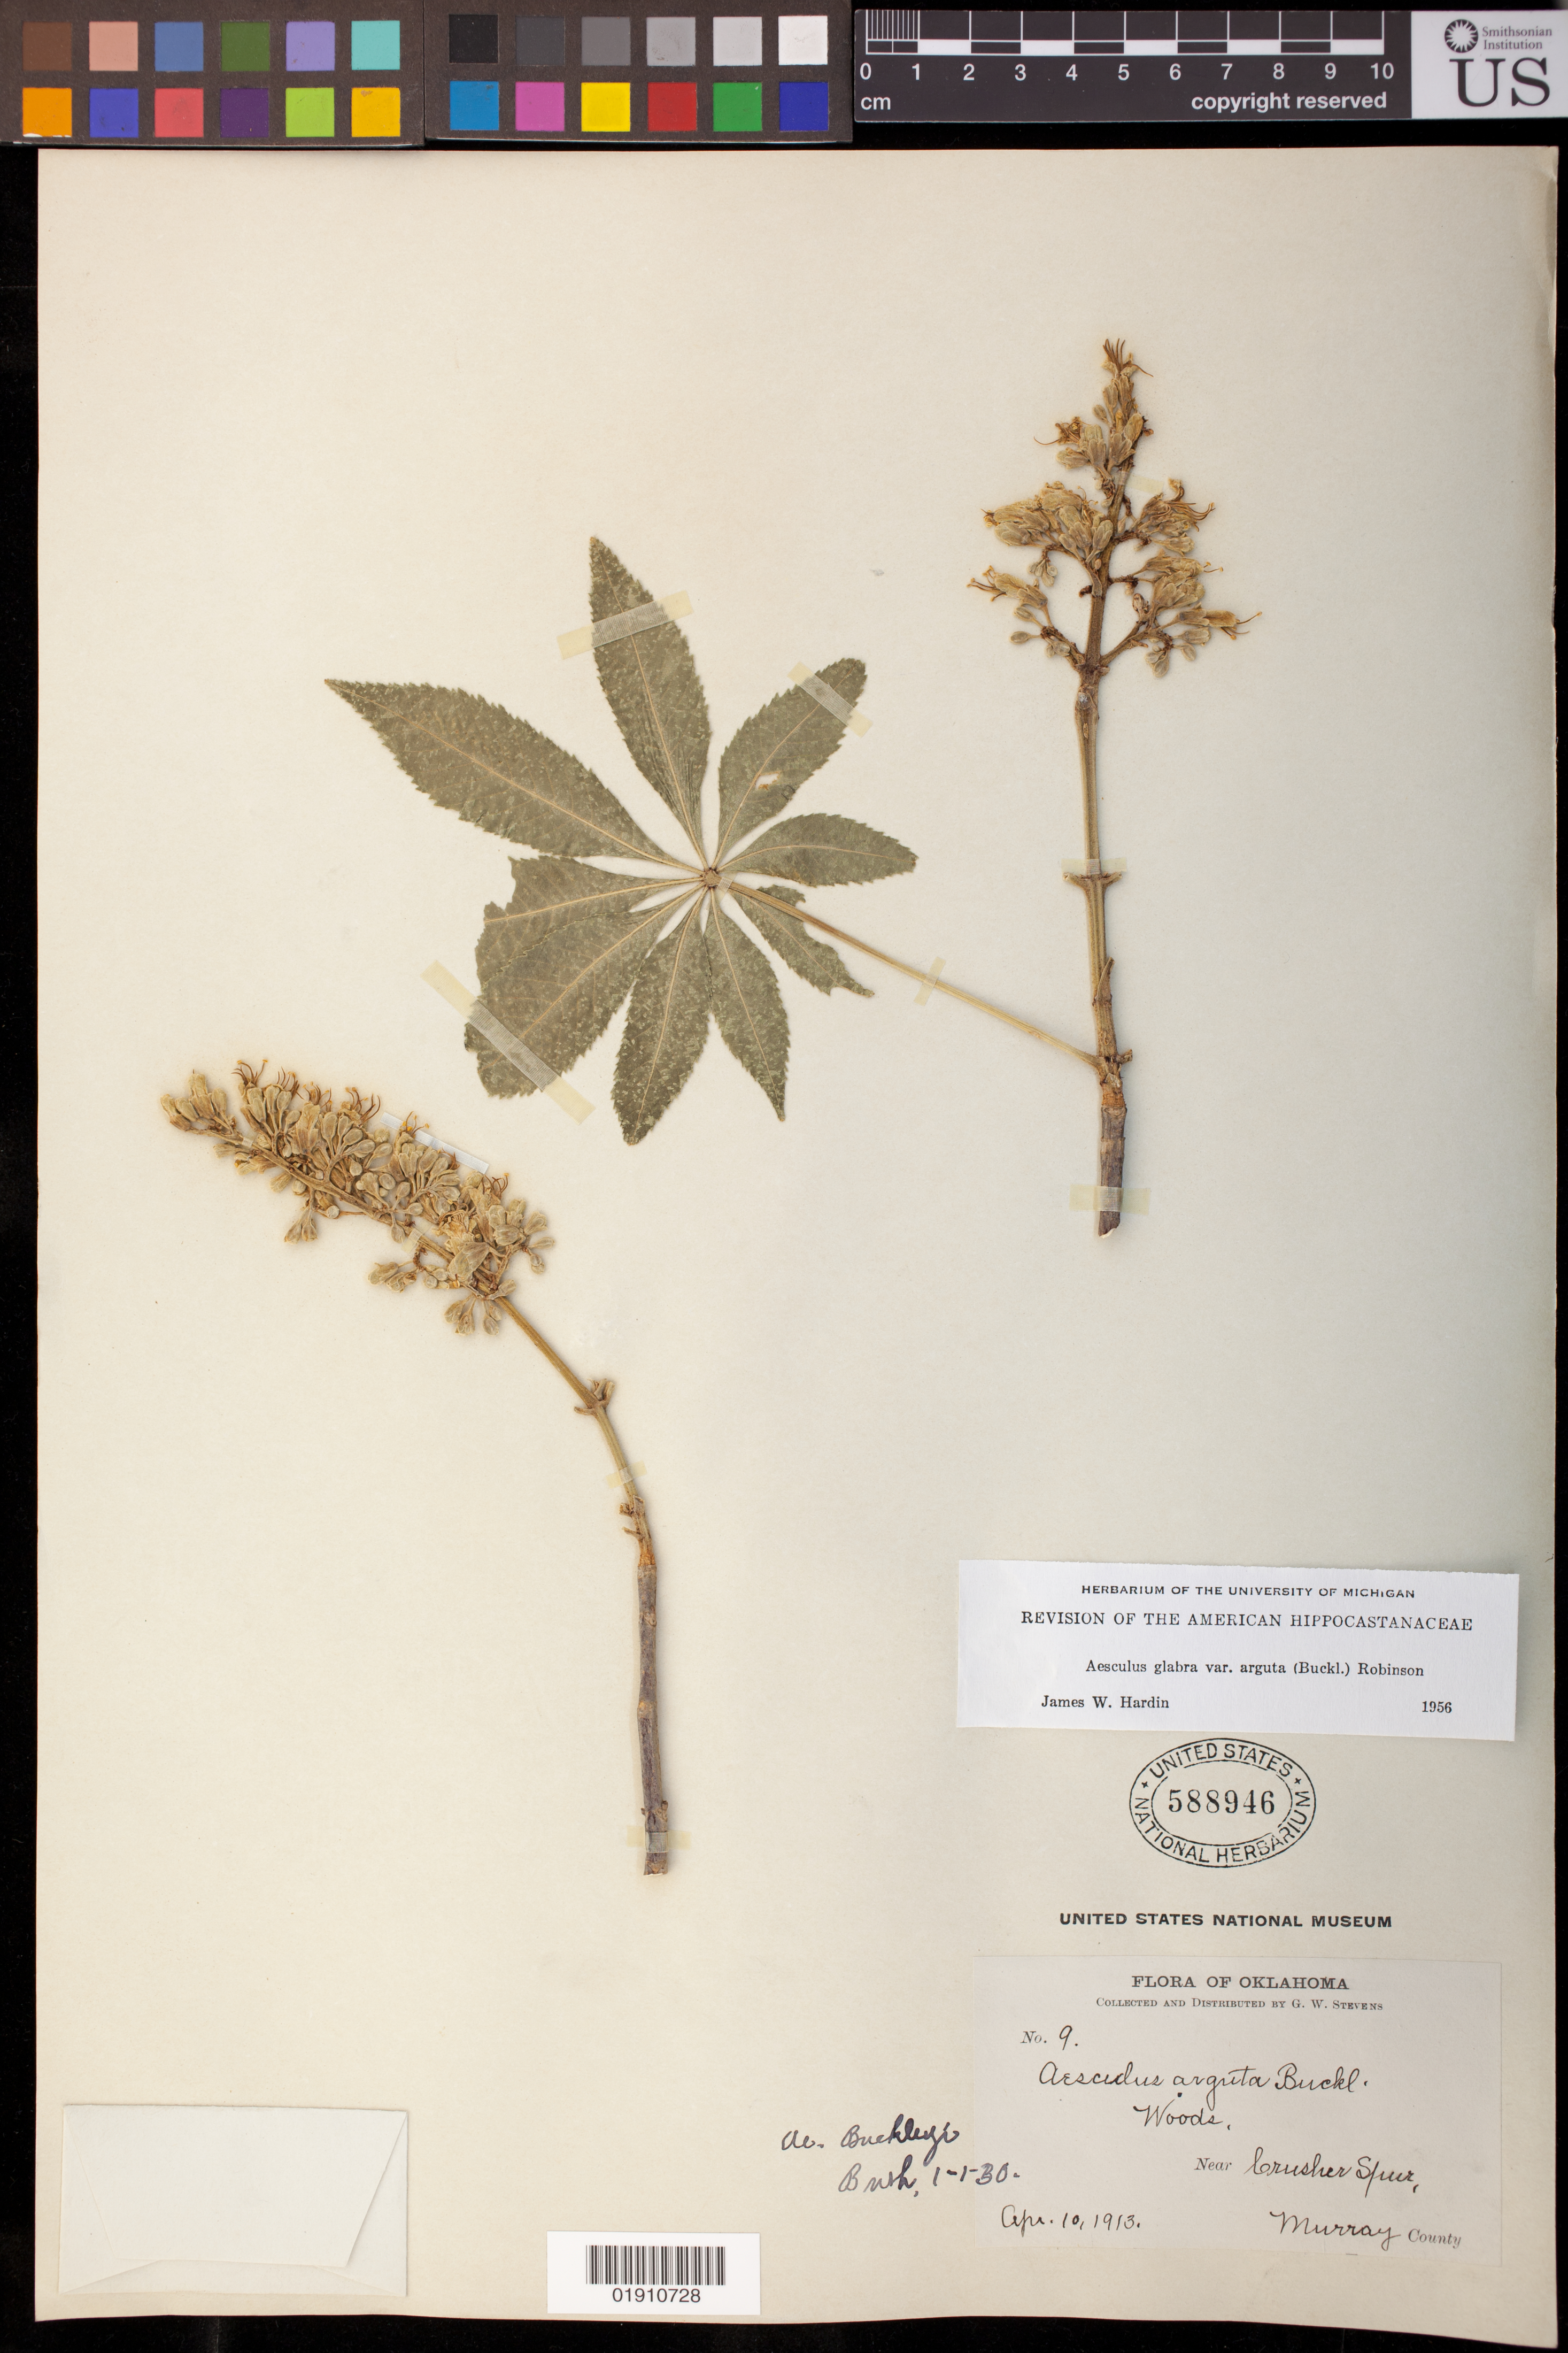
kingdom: Plantae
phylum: Tracheophyta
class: Magnoliopsida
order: Sapindales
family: Sapindaceae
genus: Aesculus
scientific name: Aesculus glabra var. anguta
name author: (Buckley) B.L. Rob.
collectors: G. W. Stevens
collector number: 9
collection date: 1913-04-10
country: United States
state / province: Oklahoma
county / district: Murray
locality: Near Crusher Spur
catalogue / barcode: US 588946